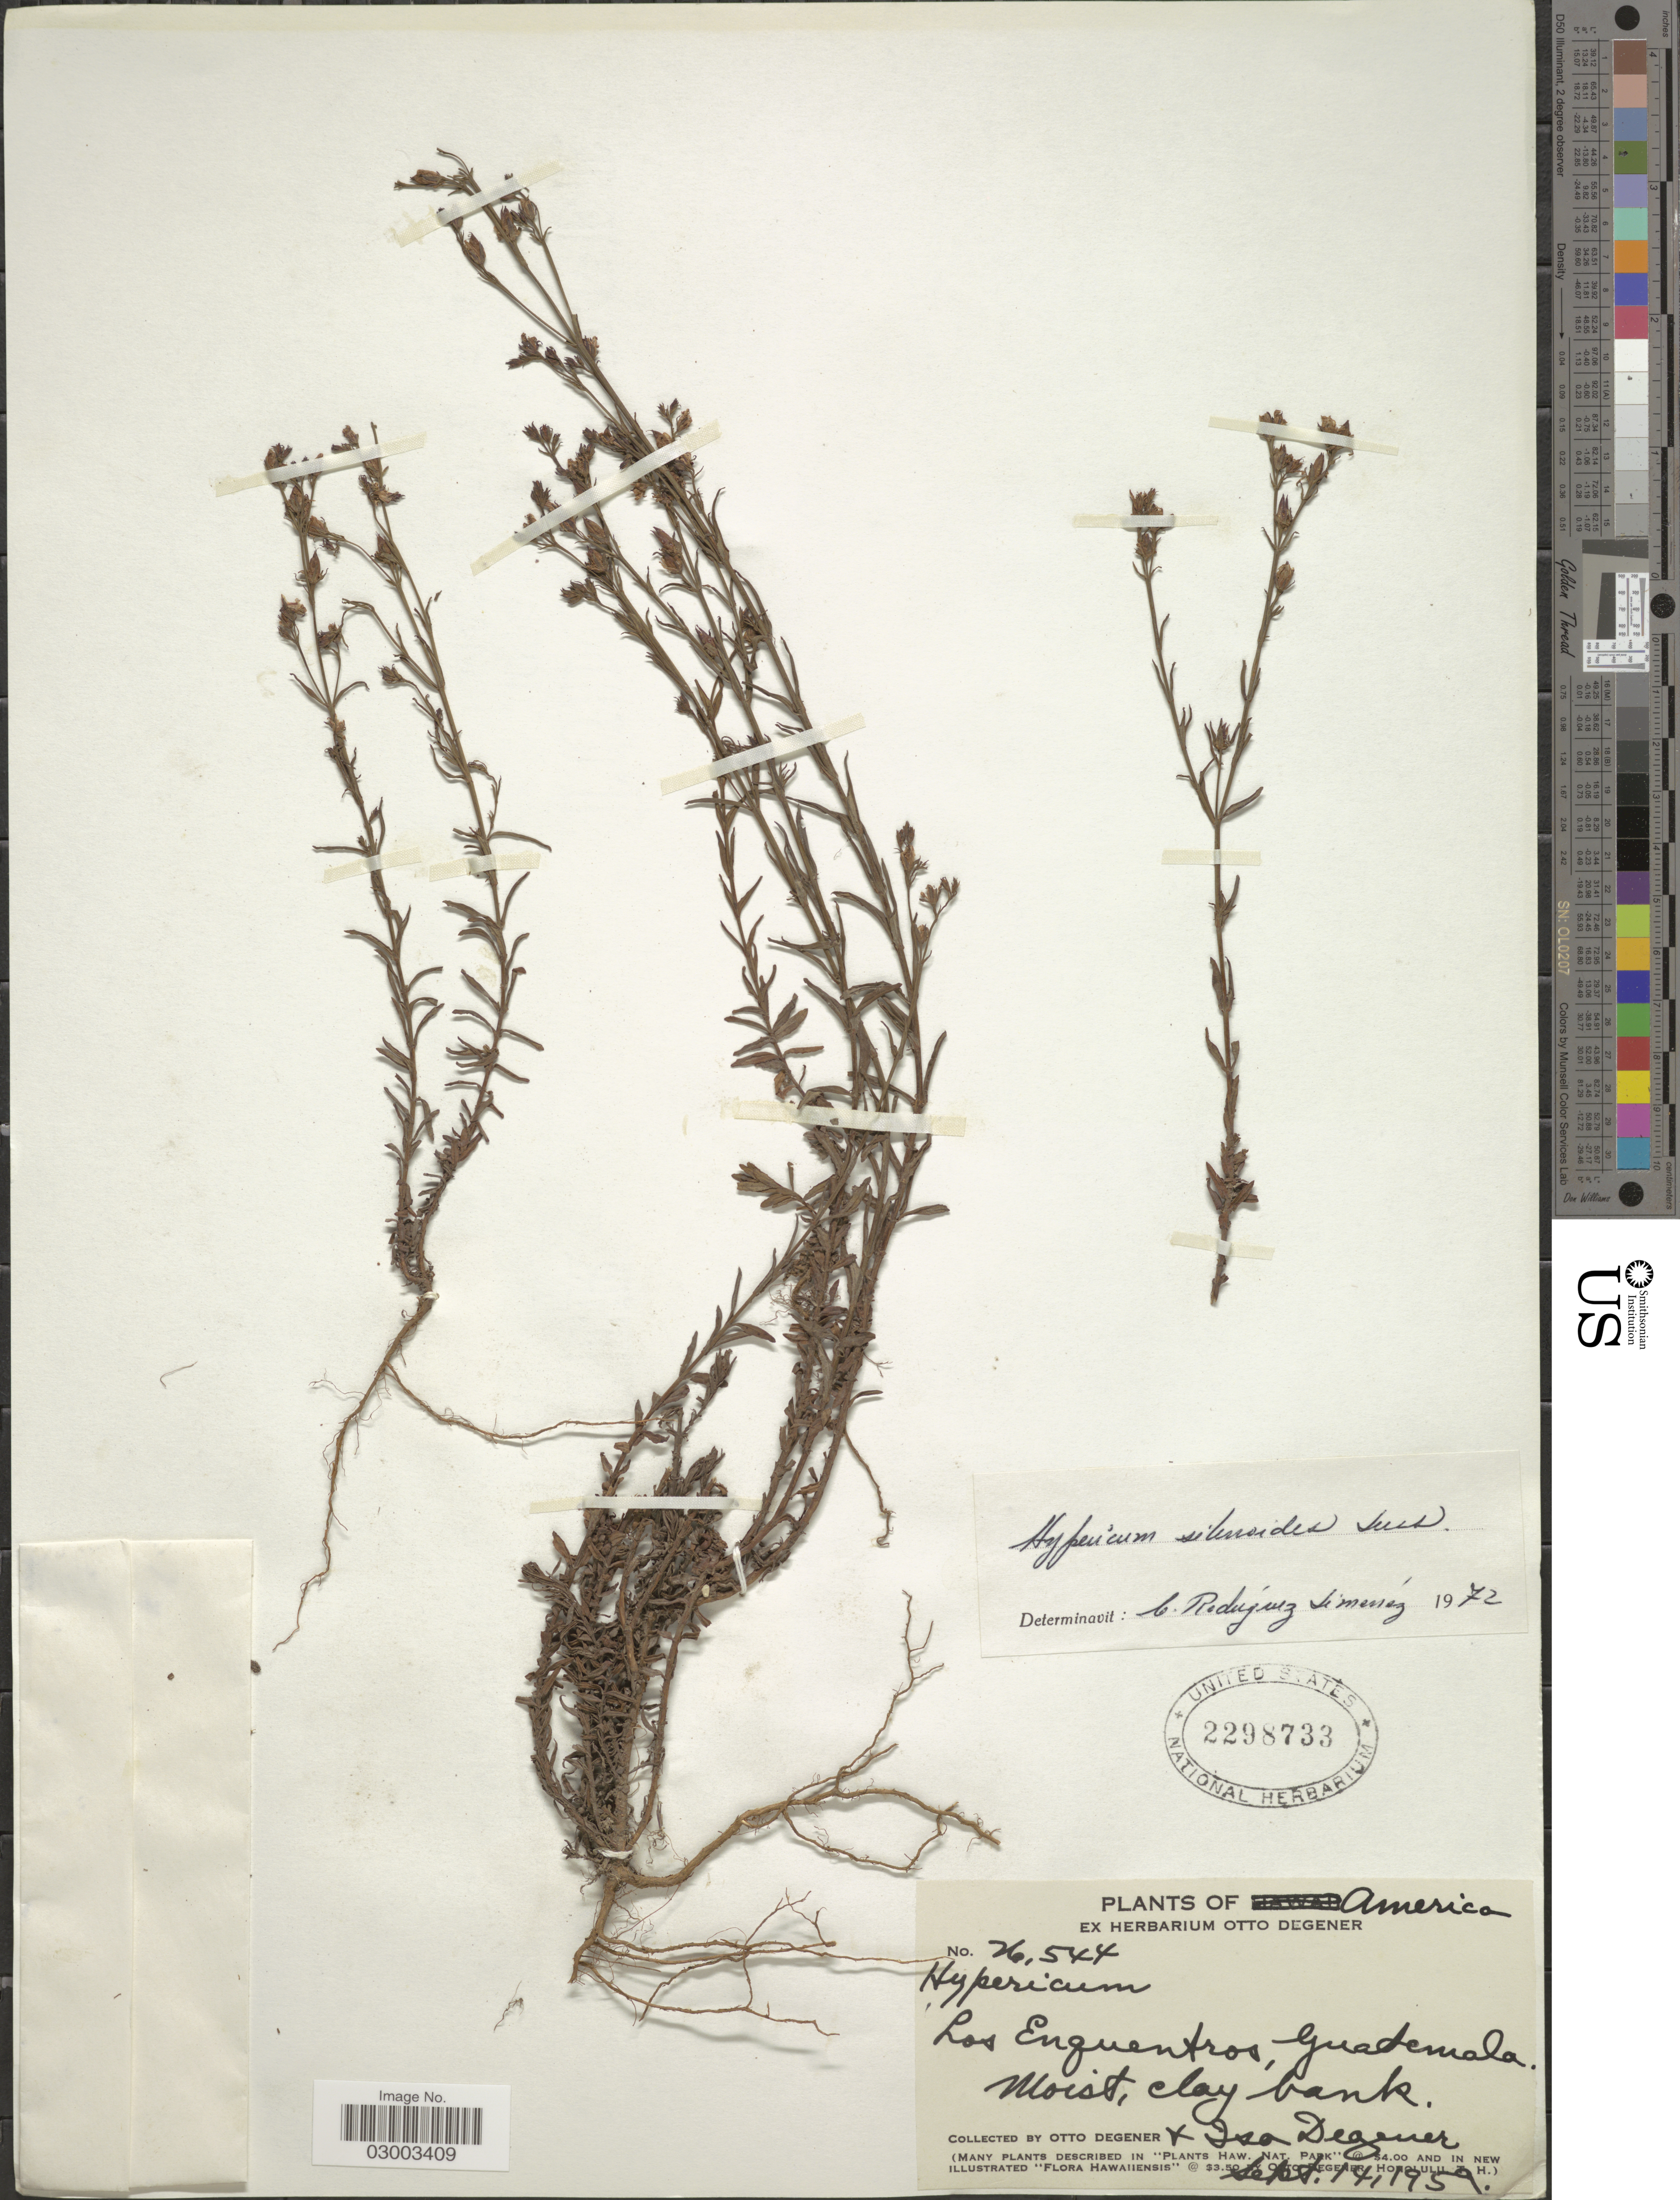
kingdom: Plantae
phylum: Tracheophyta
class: Magnoliopsida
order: Malpighiales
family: Hypericaceae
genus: Hypericum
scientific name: Hypericum silenoides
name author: Juss.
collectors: O. Degener & I. Degener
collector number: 26544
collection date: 1959-09-14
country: Guatemala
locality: Los Enquentros.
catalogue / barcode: US 2298733